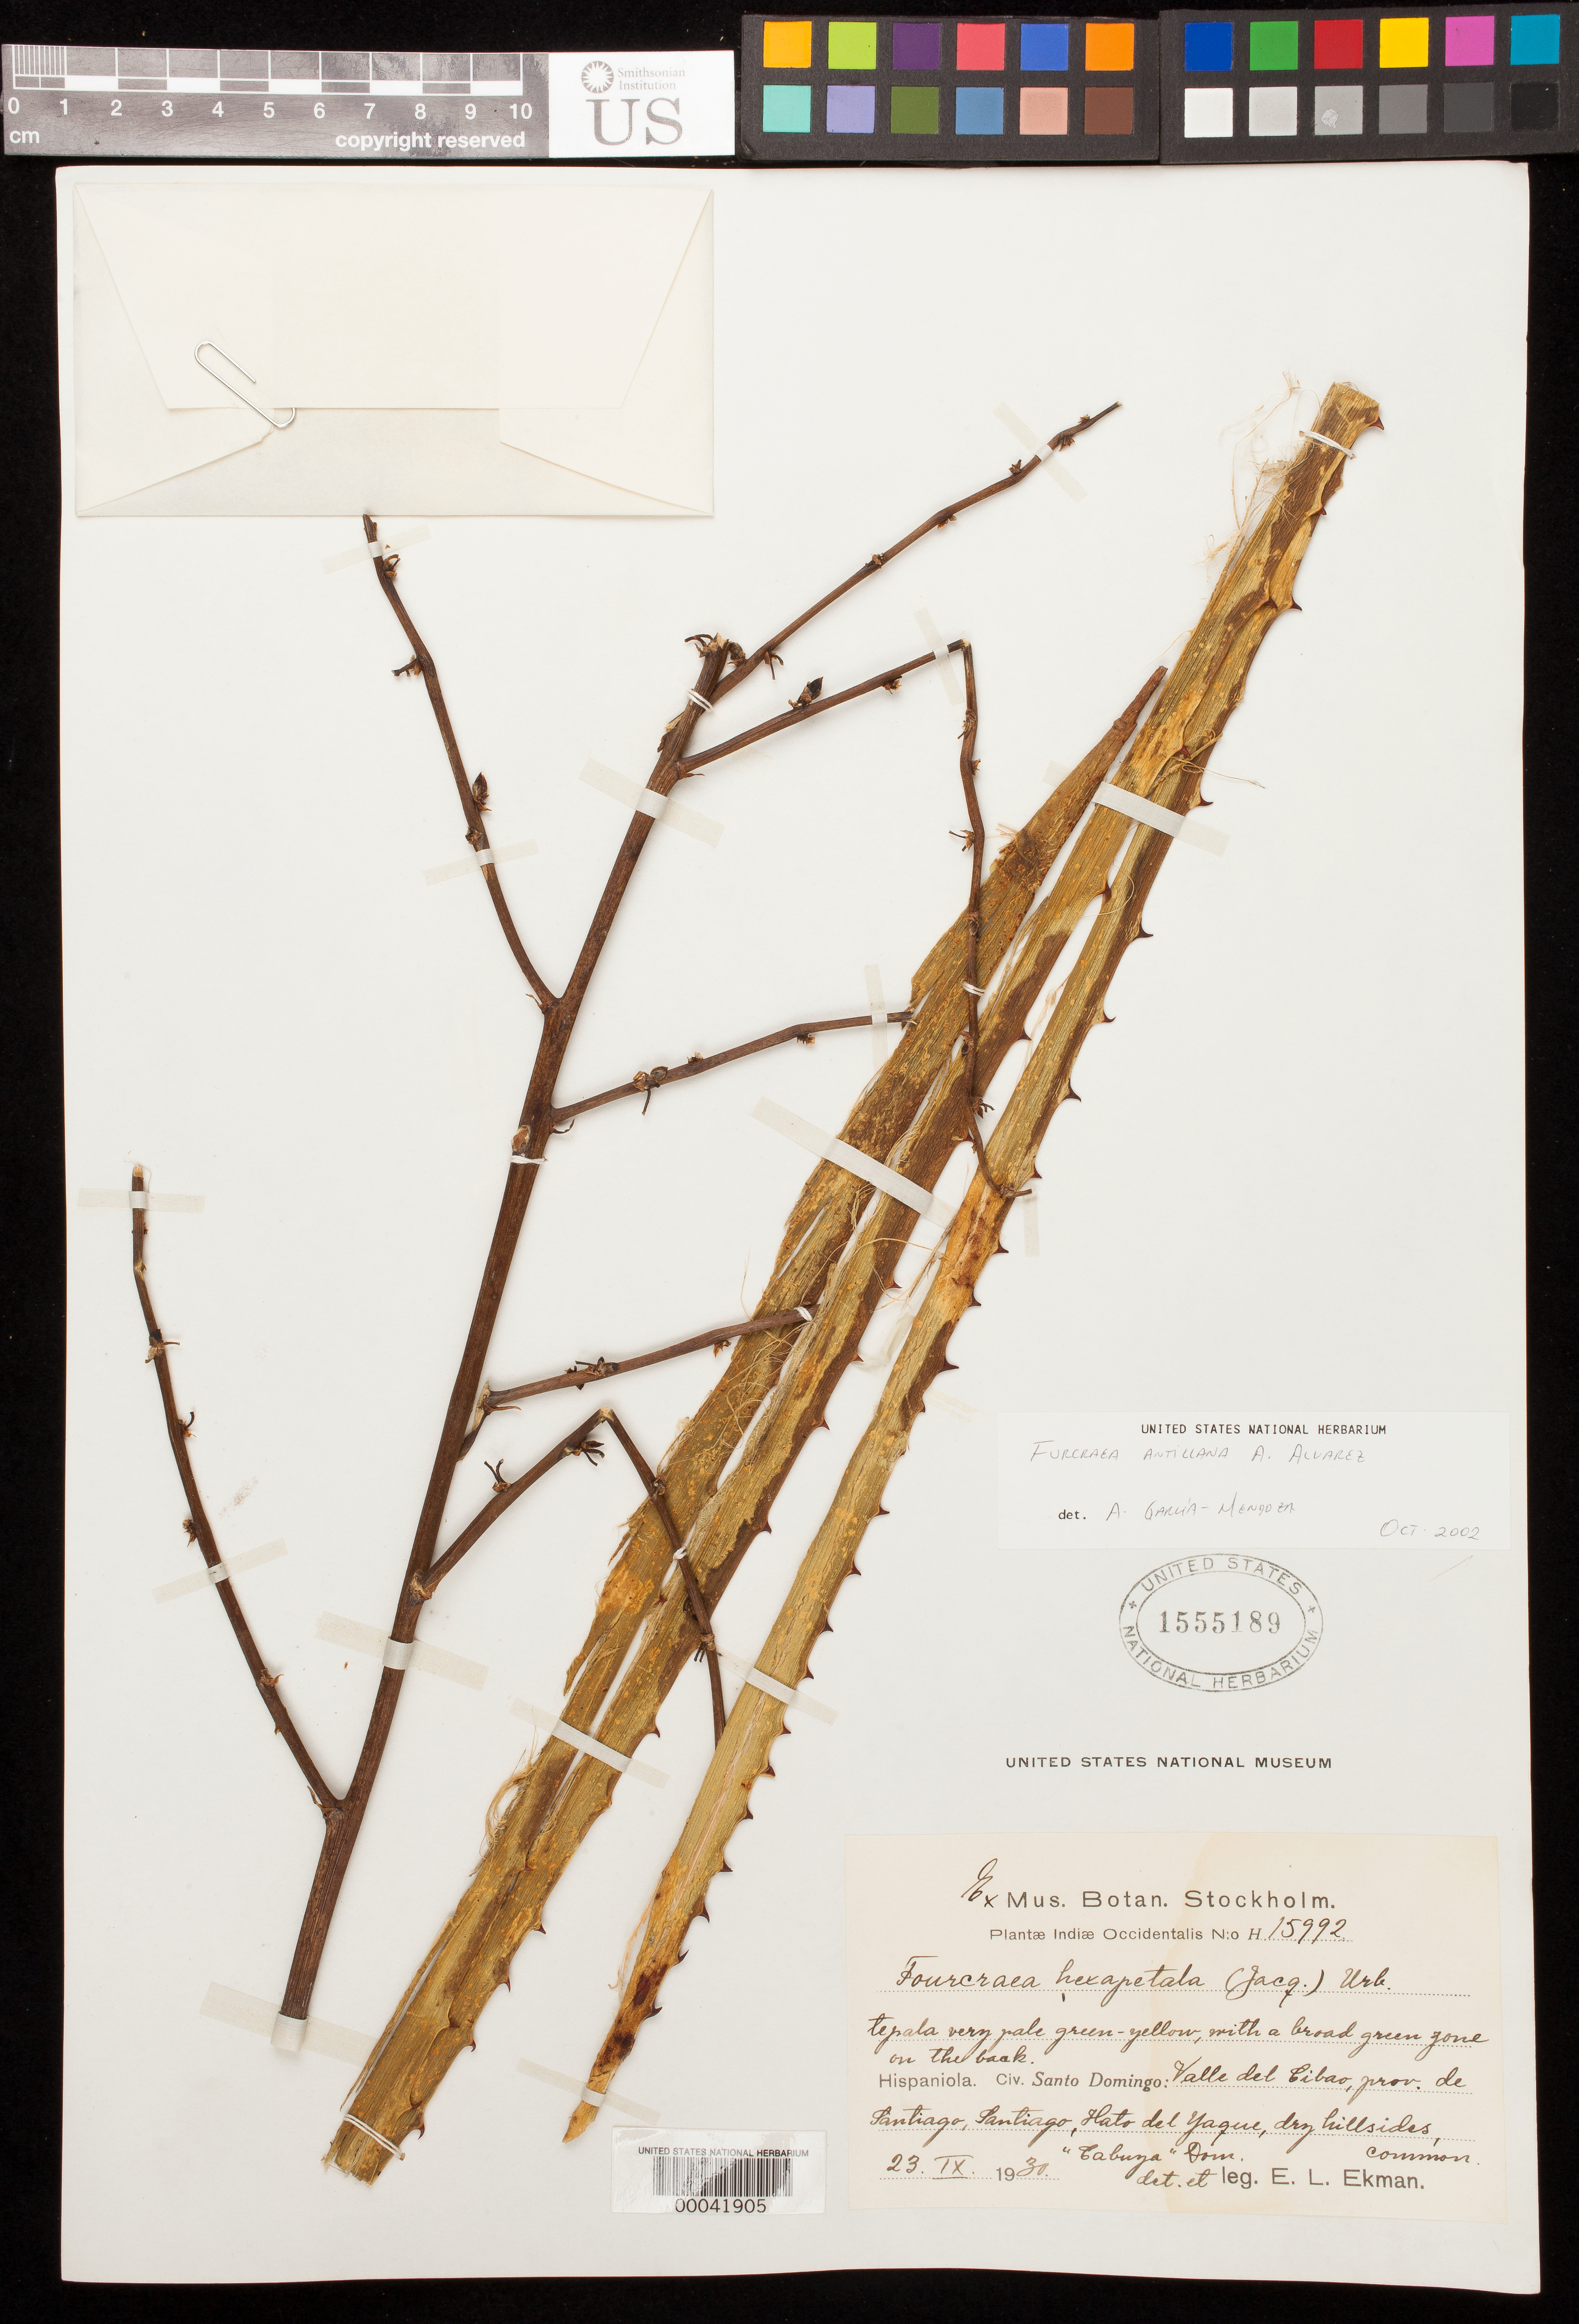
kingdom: Plantae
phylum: Tracheophyta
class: Liliopsida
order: Asparagales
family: Asparagaceae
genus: Furcraea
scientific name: Furcraea antillana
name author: A. Alvarez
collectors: E. L. Ekman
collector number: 15992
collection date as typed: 23 Sep 1930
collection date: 1930-09-23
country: Dominican Republic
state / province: Santiago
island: Hispaniola Island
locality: Valle del Cibao, Hato del Yaque.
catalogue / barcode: US 1555189